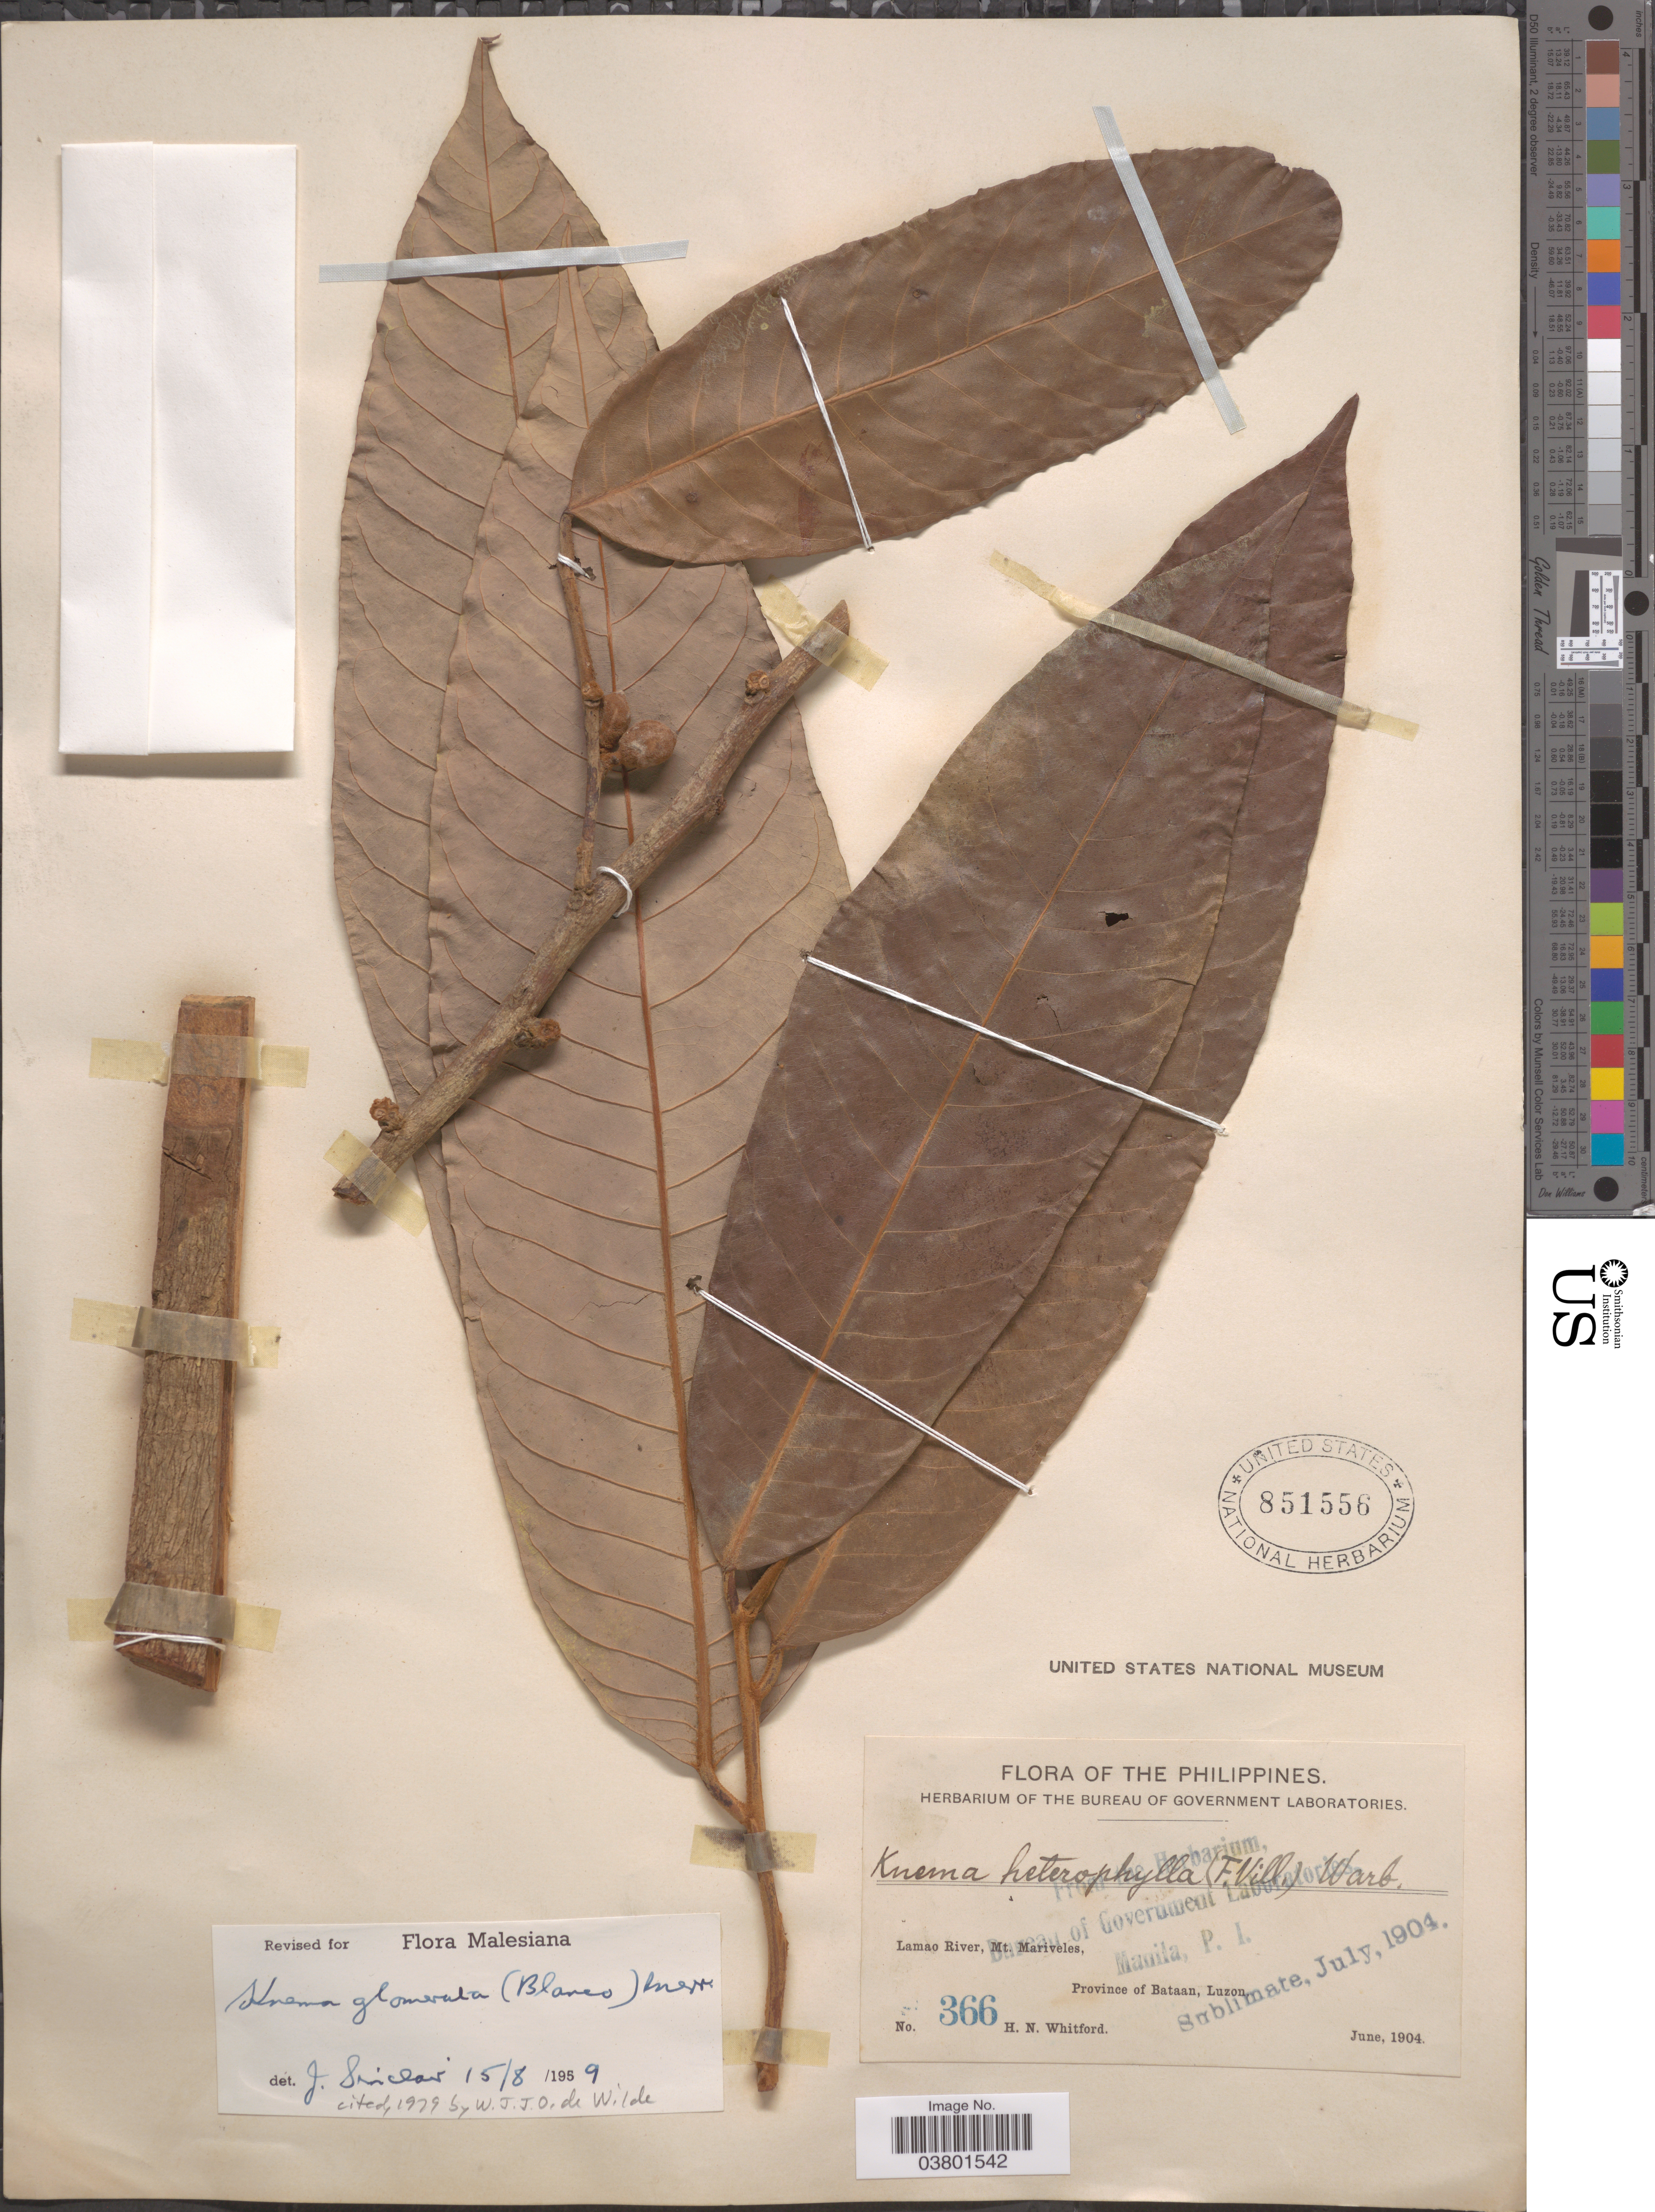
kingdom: Plantae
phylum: Tracheophyta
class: Magnoliopsida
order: Magnoliales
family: Myristicaceae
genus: Knema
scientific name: Knema glomerata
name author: (Blanco) Merr.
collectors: H. N. Whitford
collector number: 366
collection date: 1904-06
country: Philippines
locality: Lamao River, Mt. Mariveles, Province of Bataan, Luzon.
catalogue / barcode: US 851556